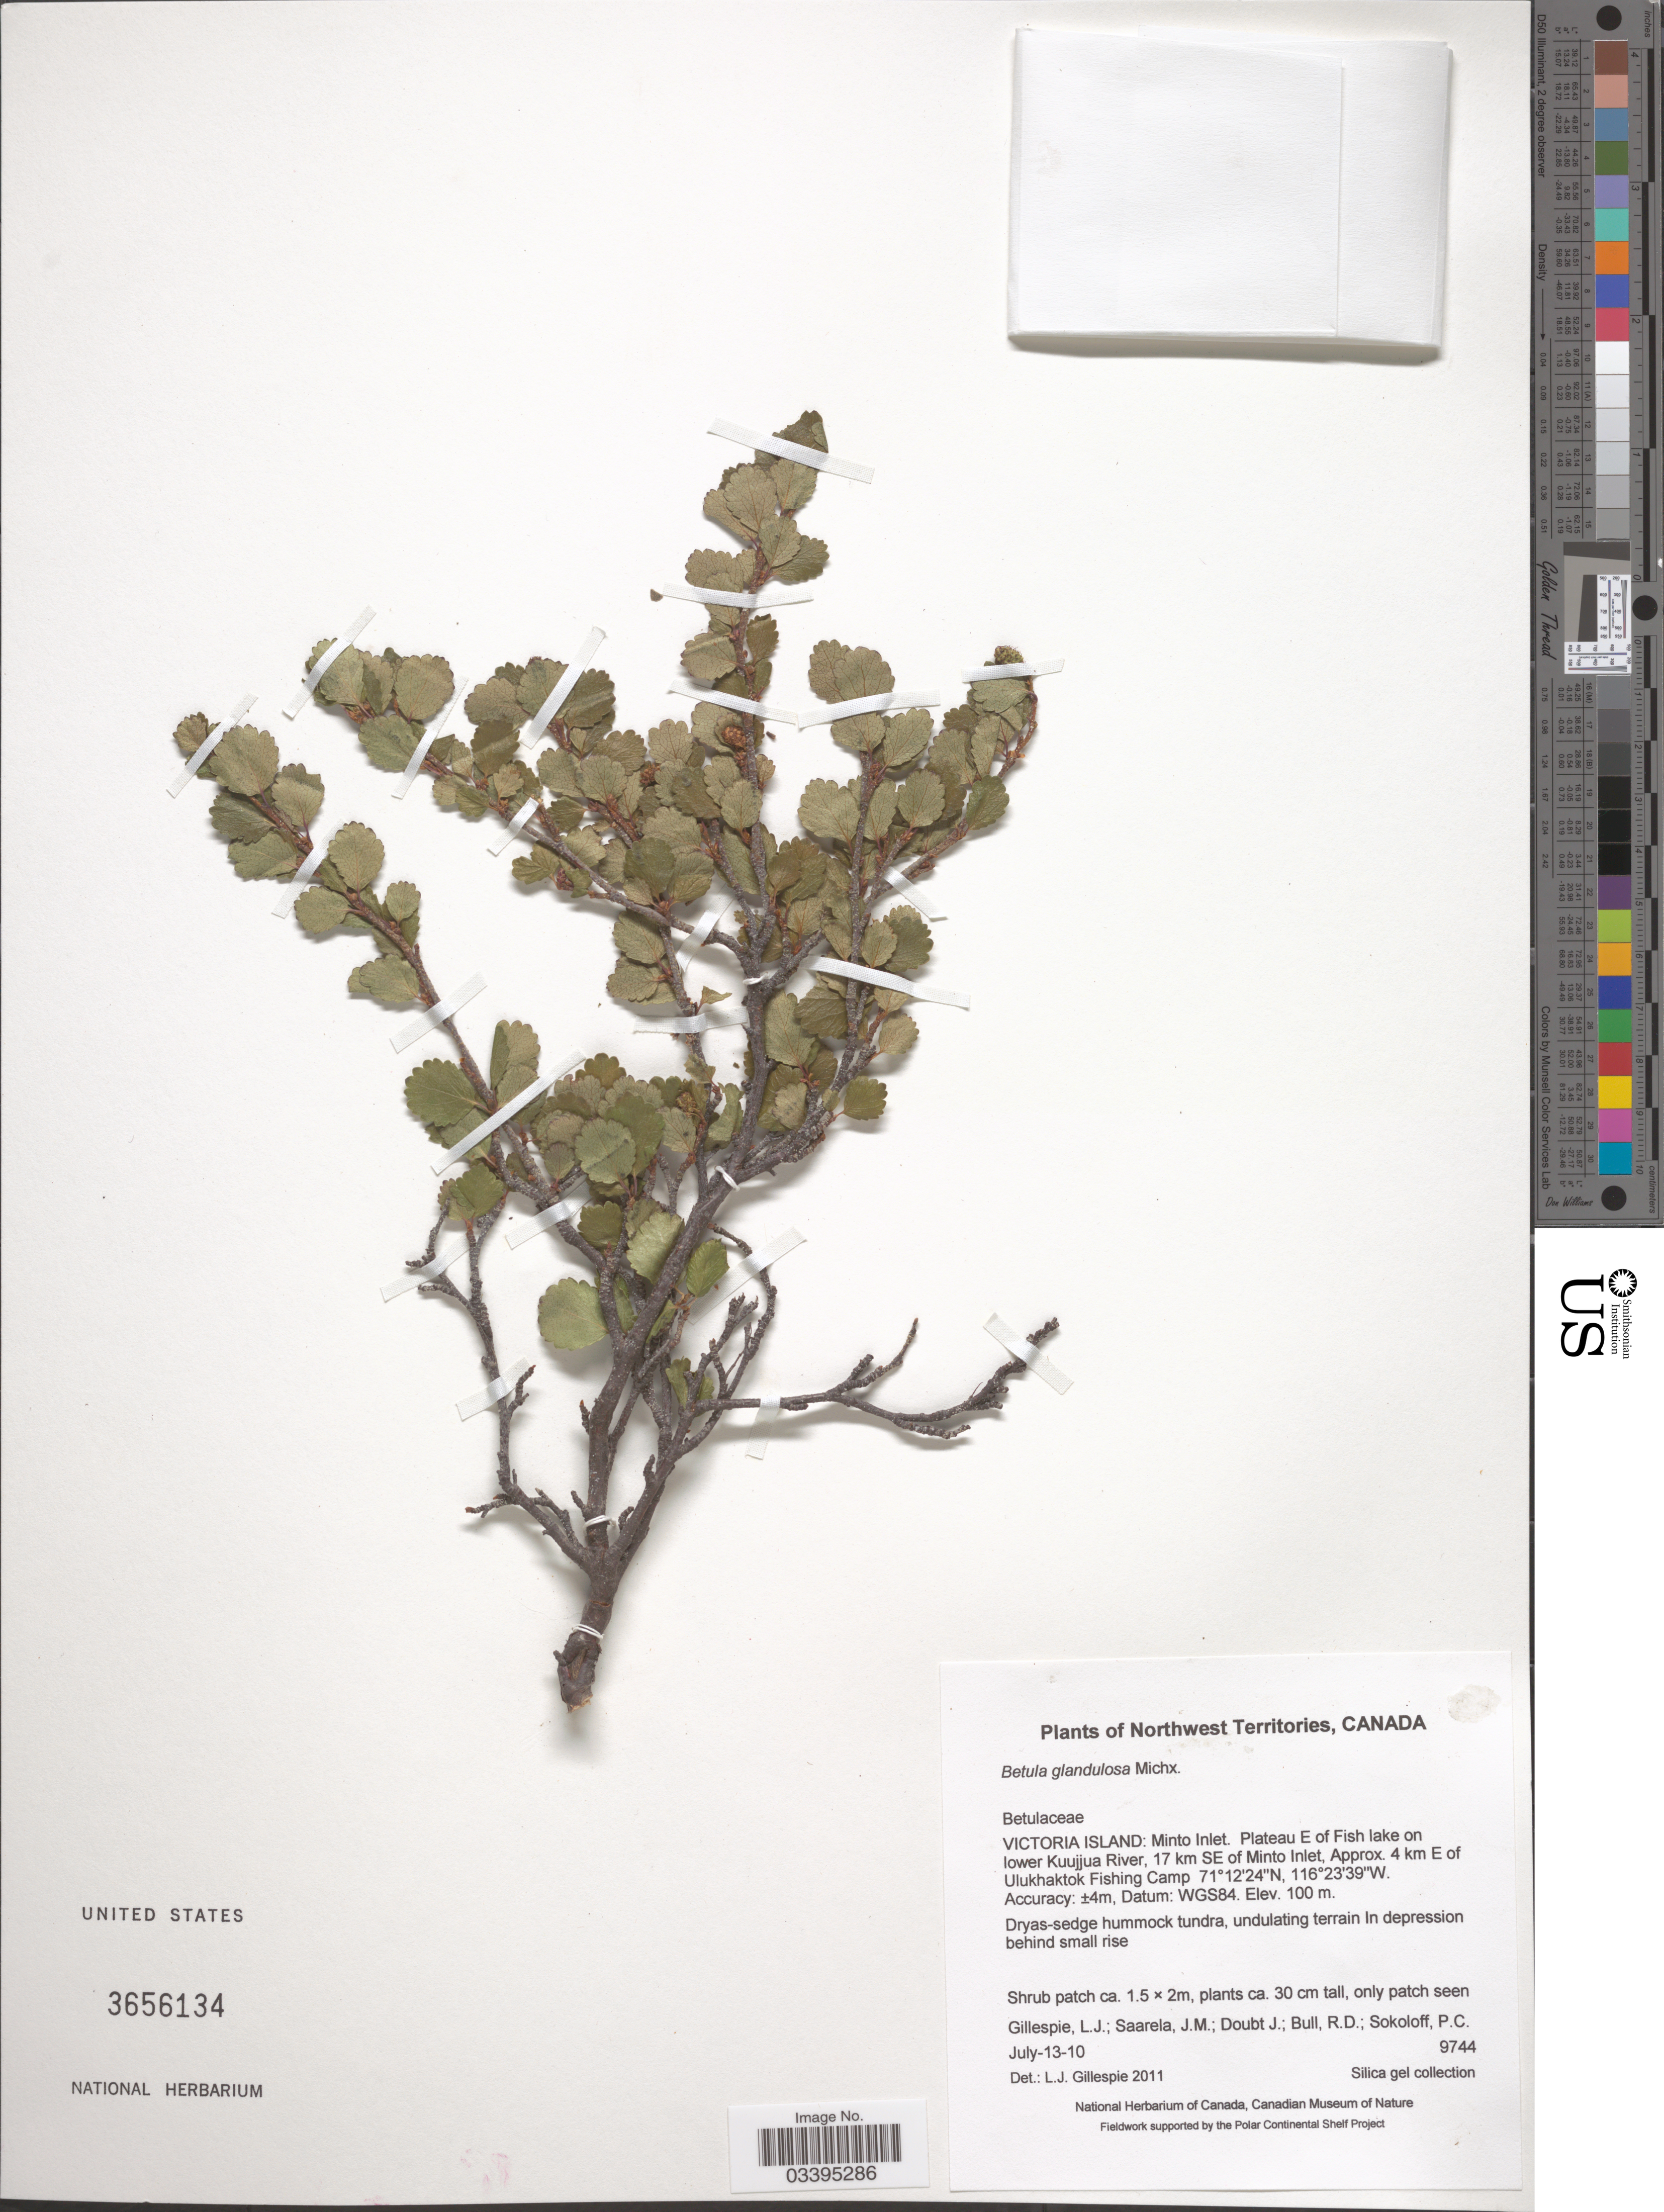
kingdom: Plantae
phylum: Tracheophyta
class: Magnoliopsida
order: Fagales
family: Betulaceae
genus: Betula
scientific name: Betula glandulosa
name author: Michx.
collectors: L. Gillespie, J. Saarela, J. Doubt, R. Bull & P. Sokoloff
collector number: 9744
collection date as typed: Transcribed d/m/y: 13/7/10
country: Canada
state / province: Northwest Territories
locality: Victoria Island: Minto Inlet. Plateau E of Fish lake on lower Kuujjua River, 17 km SE of Minto Inlet, Approx. 4 km E of Ulukhatok Fishing Camp.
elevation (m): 100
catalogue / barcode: US 3656134